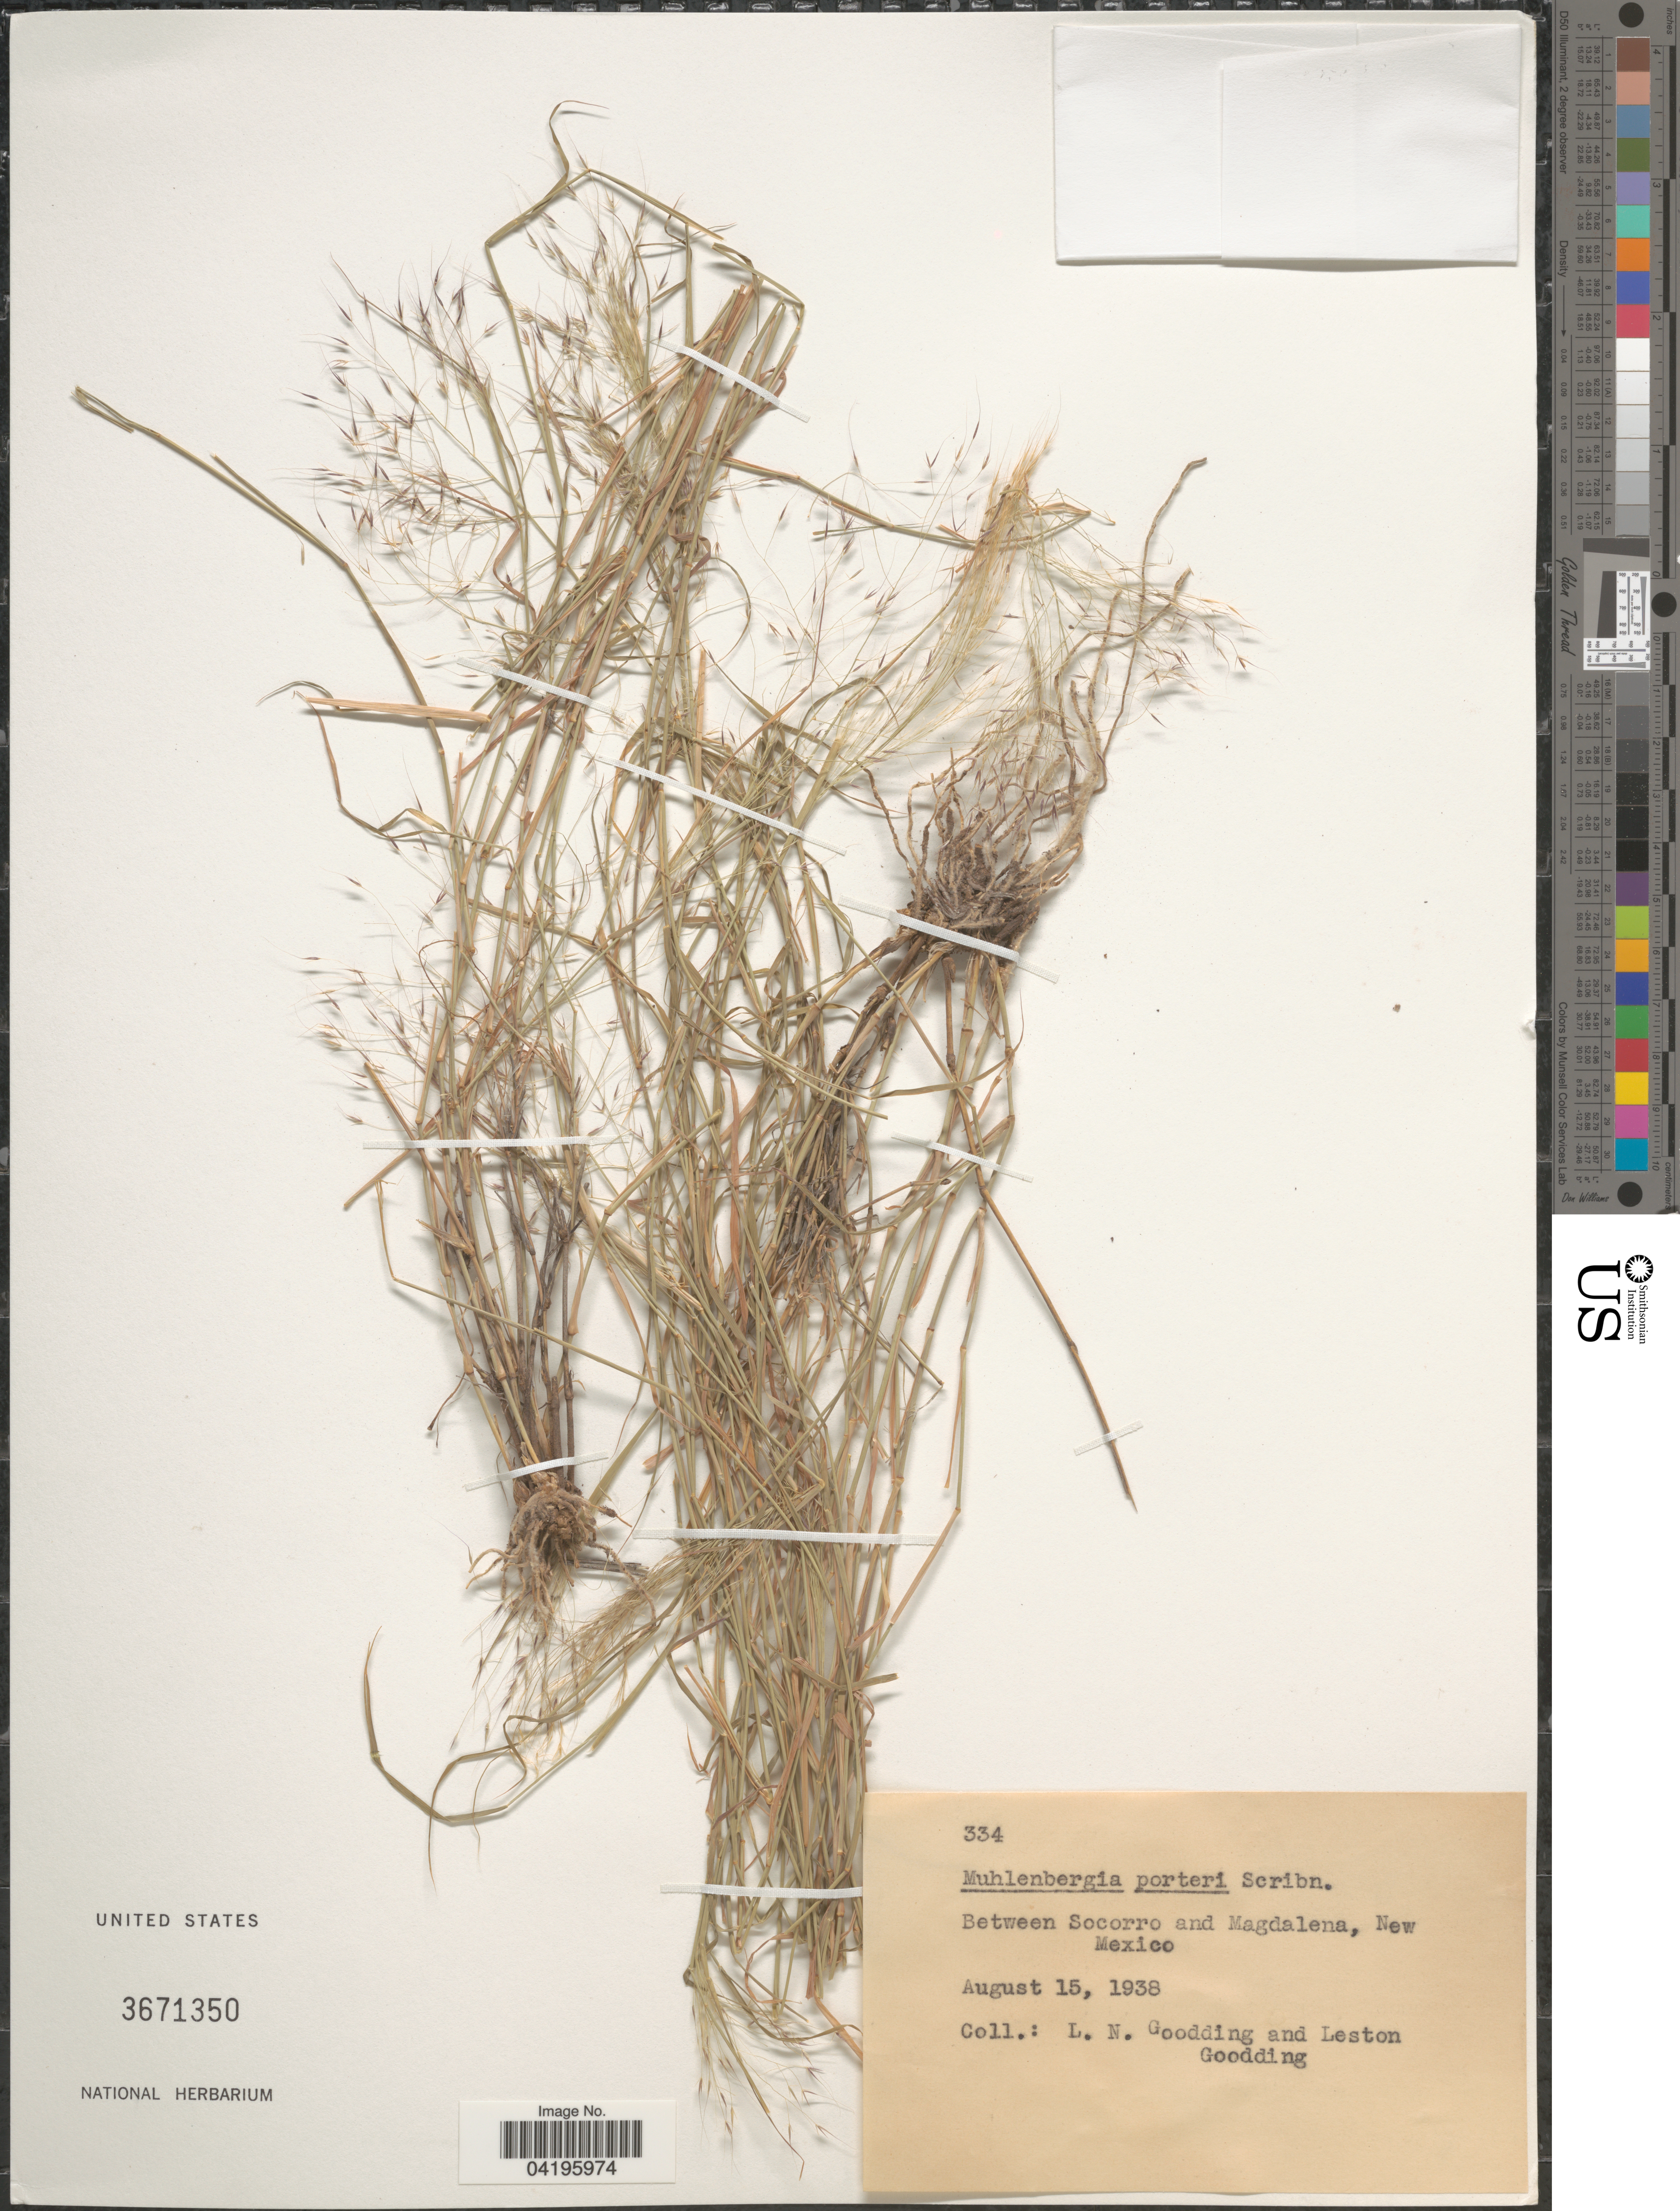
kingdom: Plantae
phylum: Tracheophyta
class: Liliopsida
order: Poales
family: Poaceae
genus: Muhlenbergia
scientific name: Muhlenbergia porteri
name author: Scribn. in W.J. Beal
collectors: L. N. Goodding & L. Goodding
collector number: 334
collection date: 1938-08-15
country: United States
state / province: New Mexico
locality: Between Socorro and Magdalena.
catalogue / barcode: US 3671350